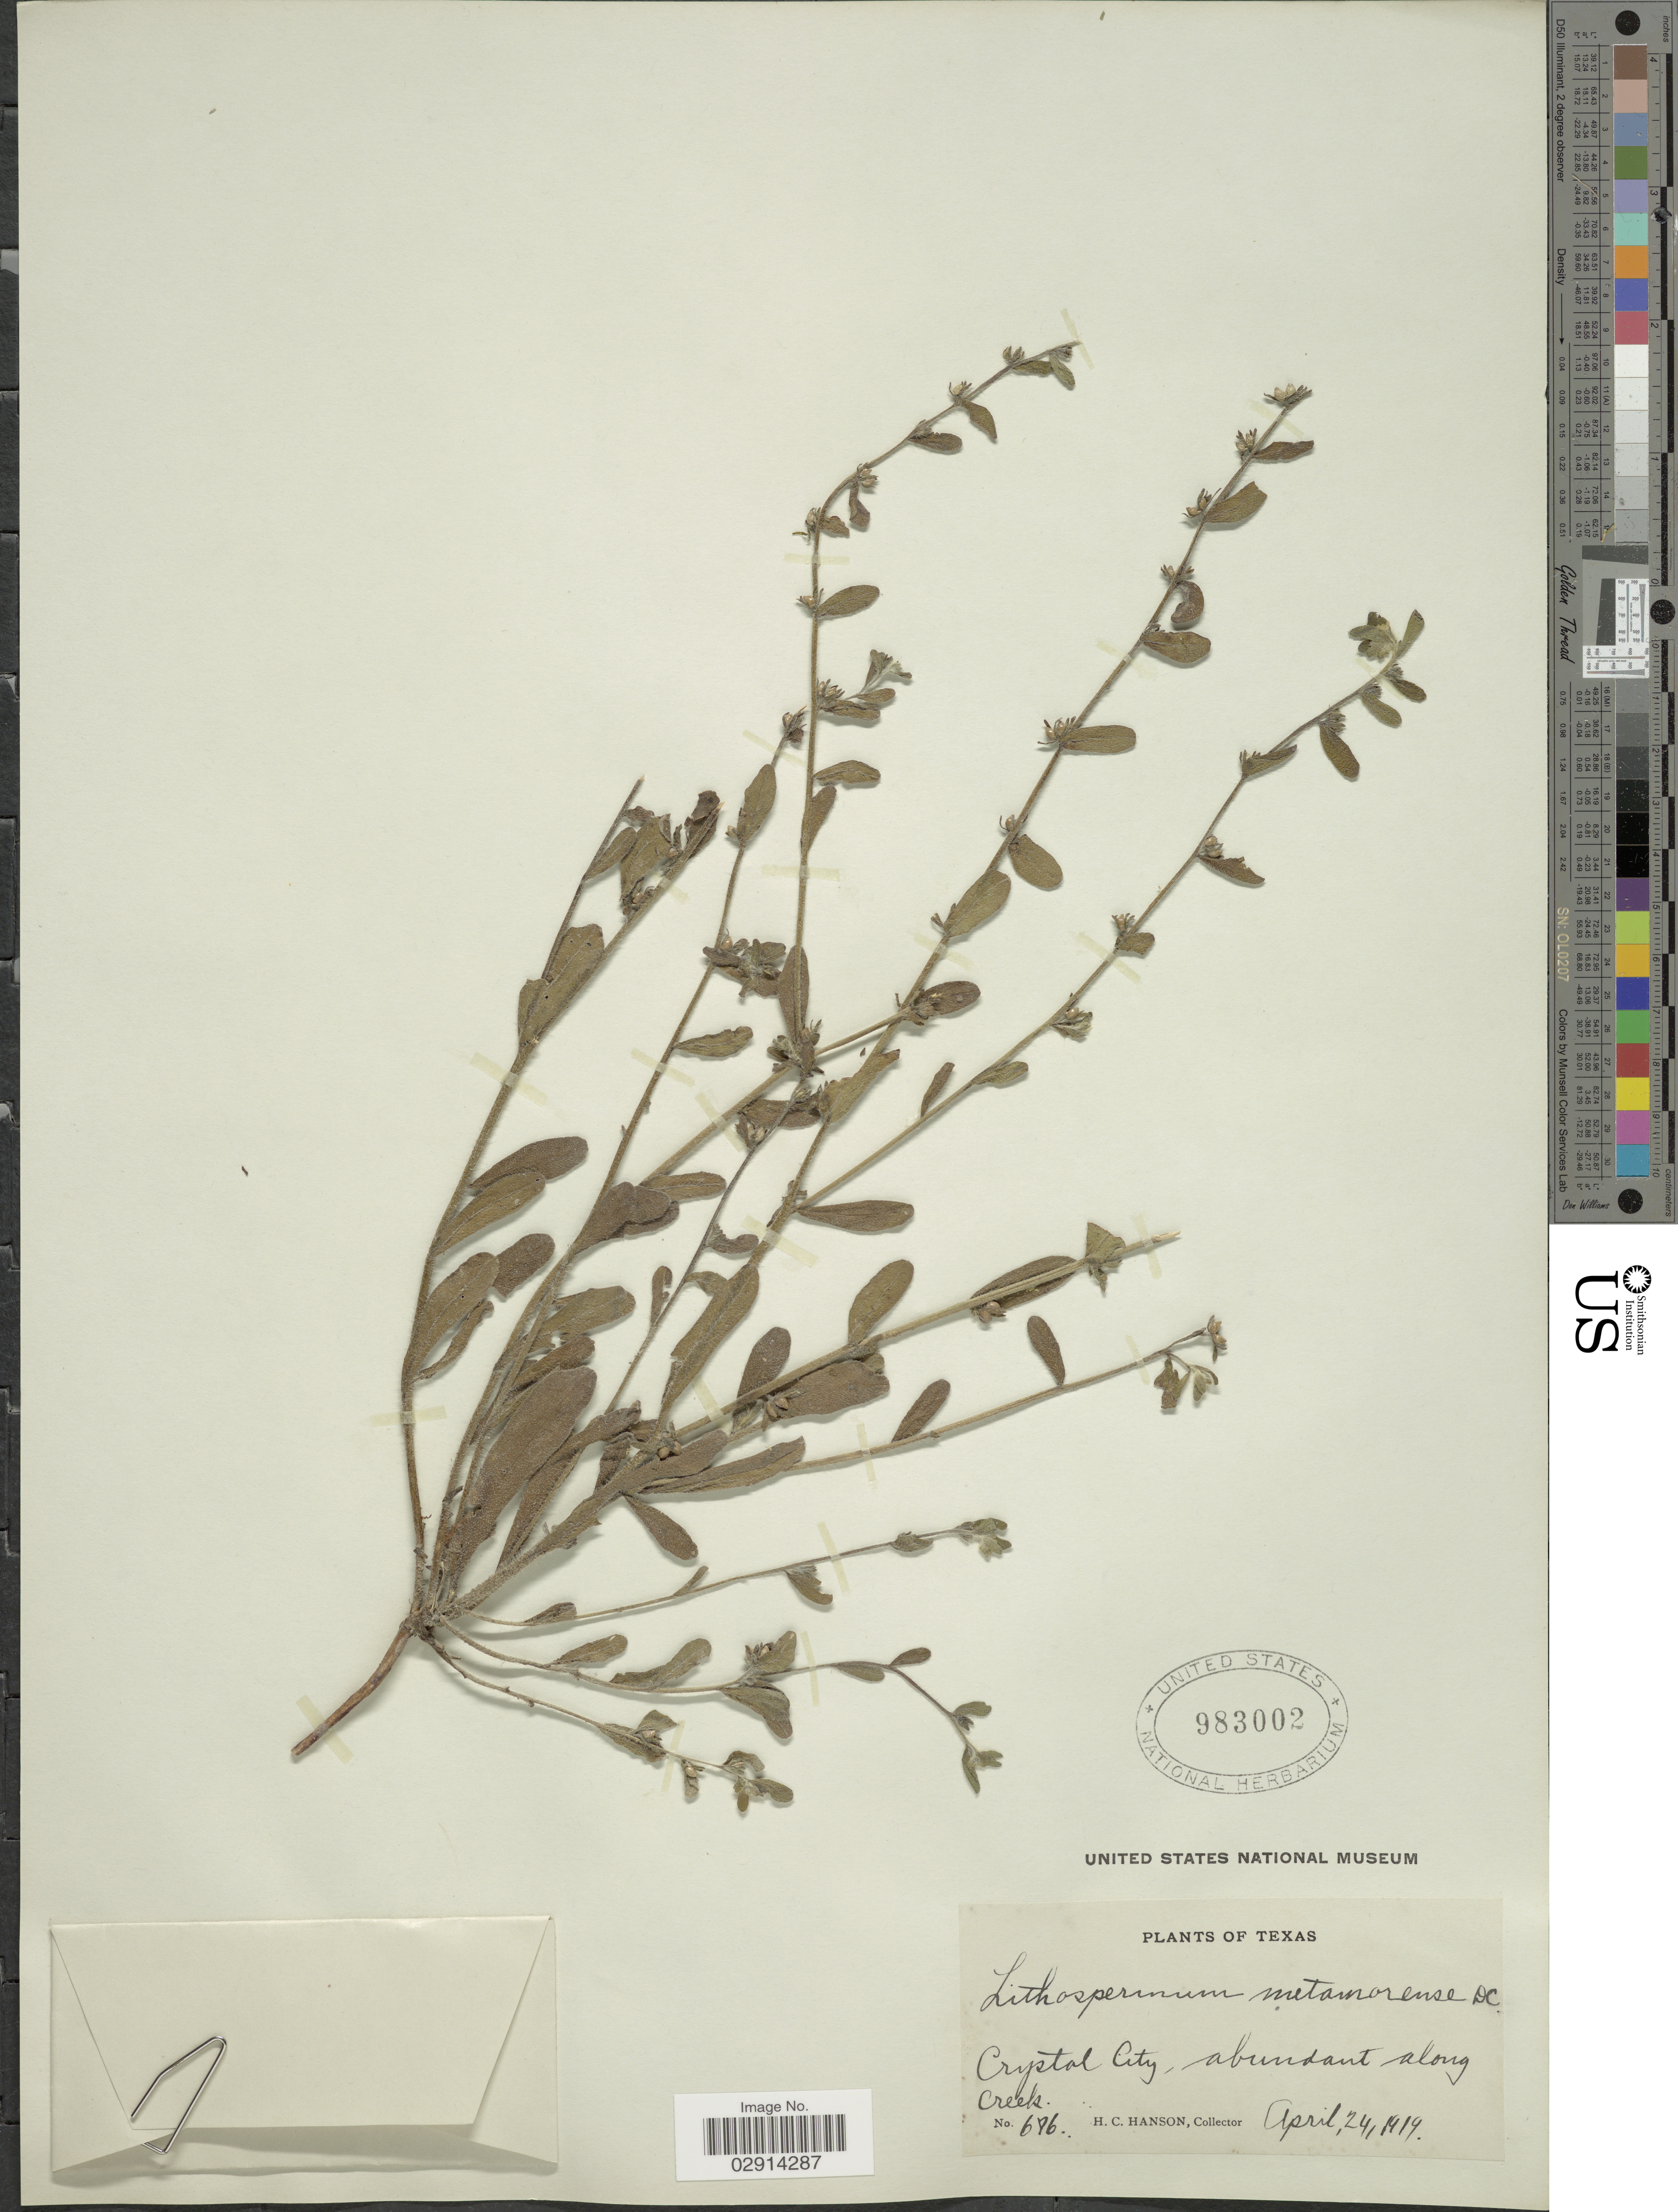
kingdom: Plantae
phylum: Tracheophyta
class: Magnoliopsida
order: Boraginales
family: Boraginaceae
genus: Lithospermum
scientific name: Lithospermum matamorense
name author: A. DC. in DC.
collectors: H. Hanson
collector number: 676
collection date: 1919-04-24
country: United States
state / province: Texas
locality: Crystal City, abundant along Creek.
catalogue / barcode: US 983002